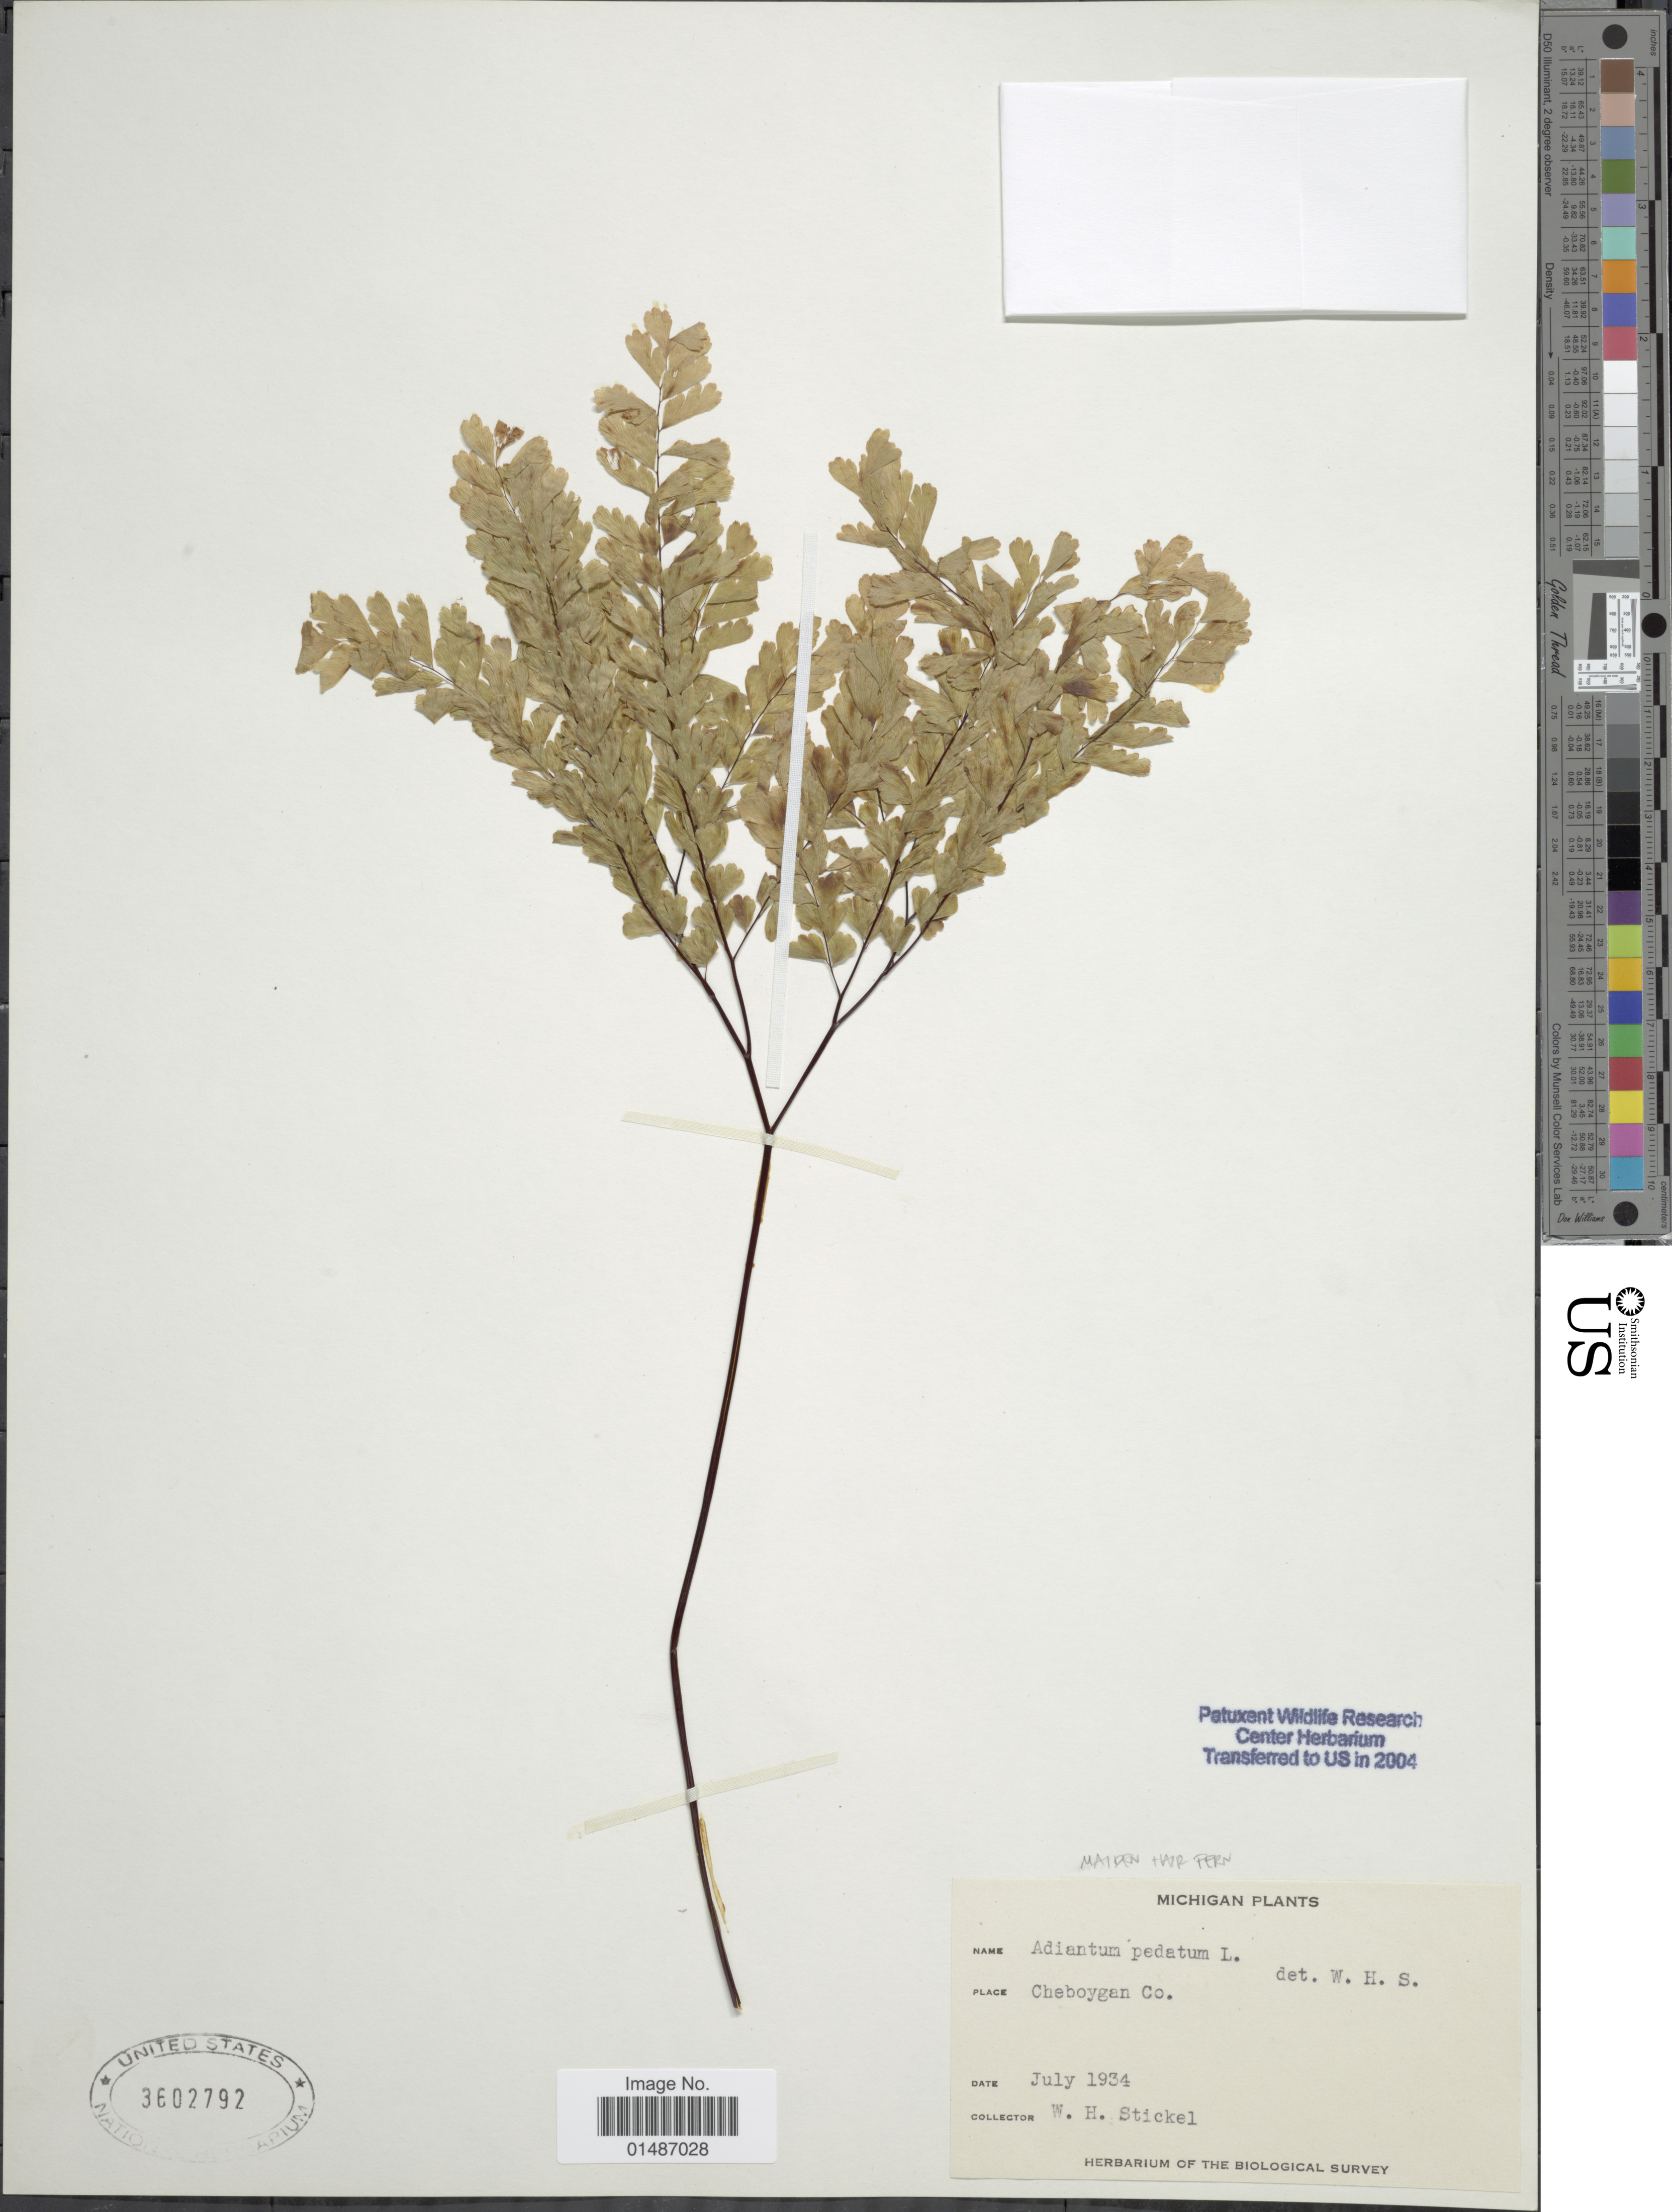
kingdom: Plantae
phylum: Tracheophyta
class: Polypodiopsida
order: Polypodiales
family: Pteridaceae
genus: Adiantum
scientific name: Adiantum pedatum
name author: L.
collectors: W. Stickel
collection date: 1934-07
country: United States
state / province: Michigan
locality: Cheboygan Co.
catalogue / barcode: US 3602792